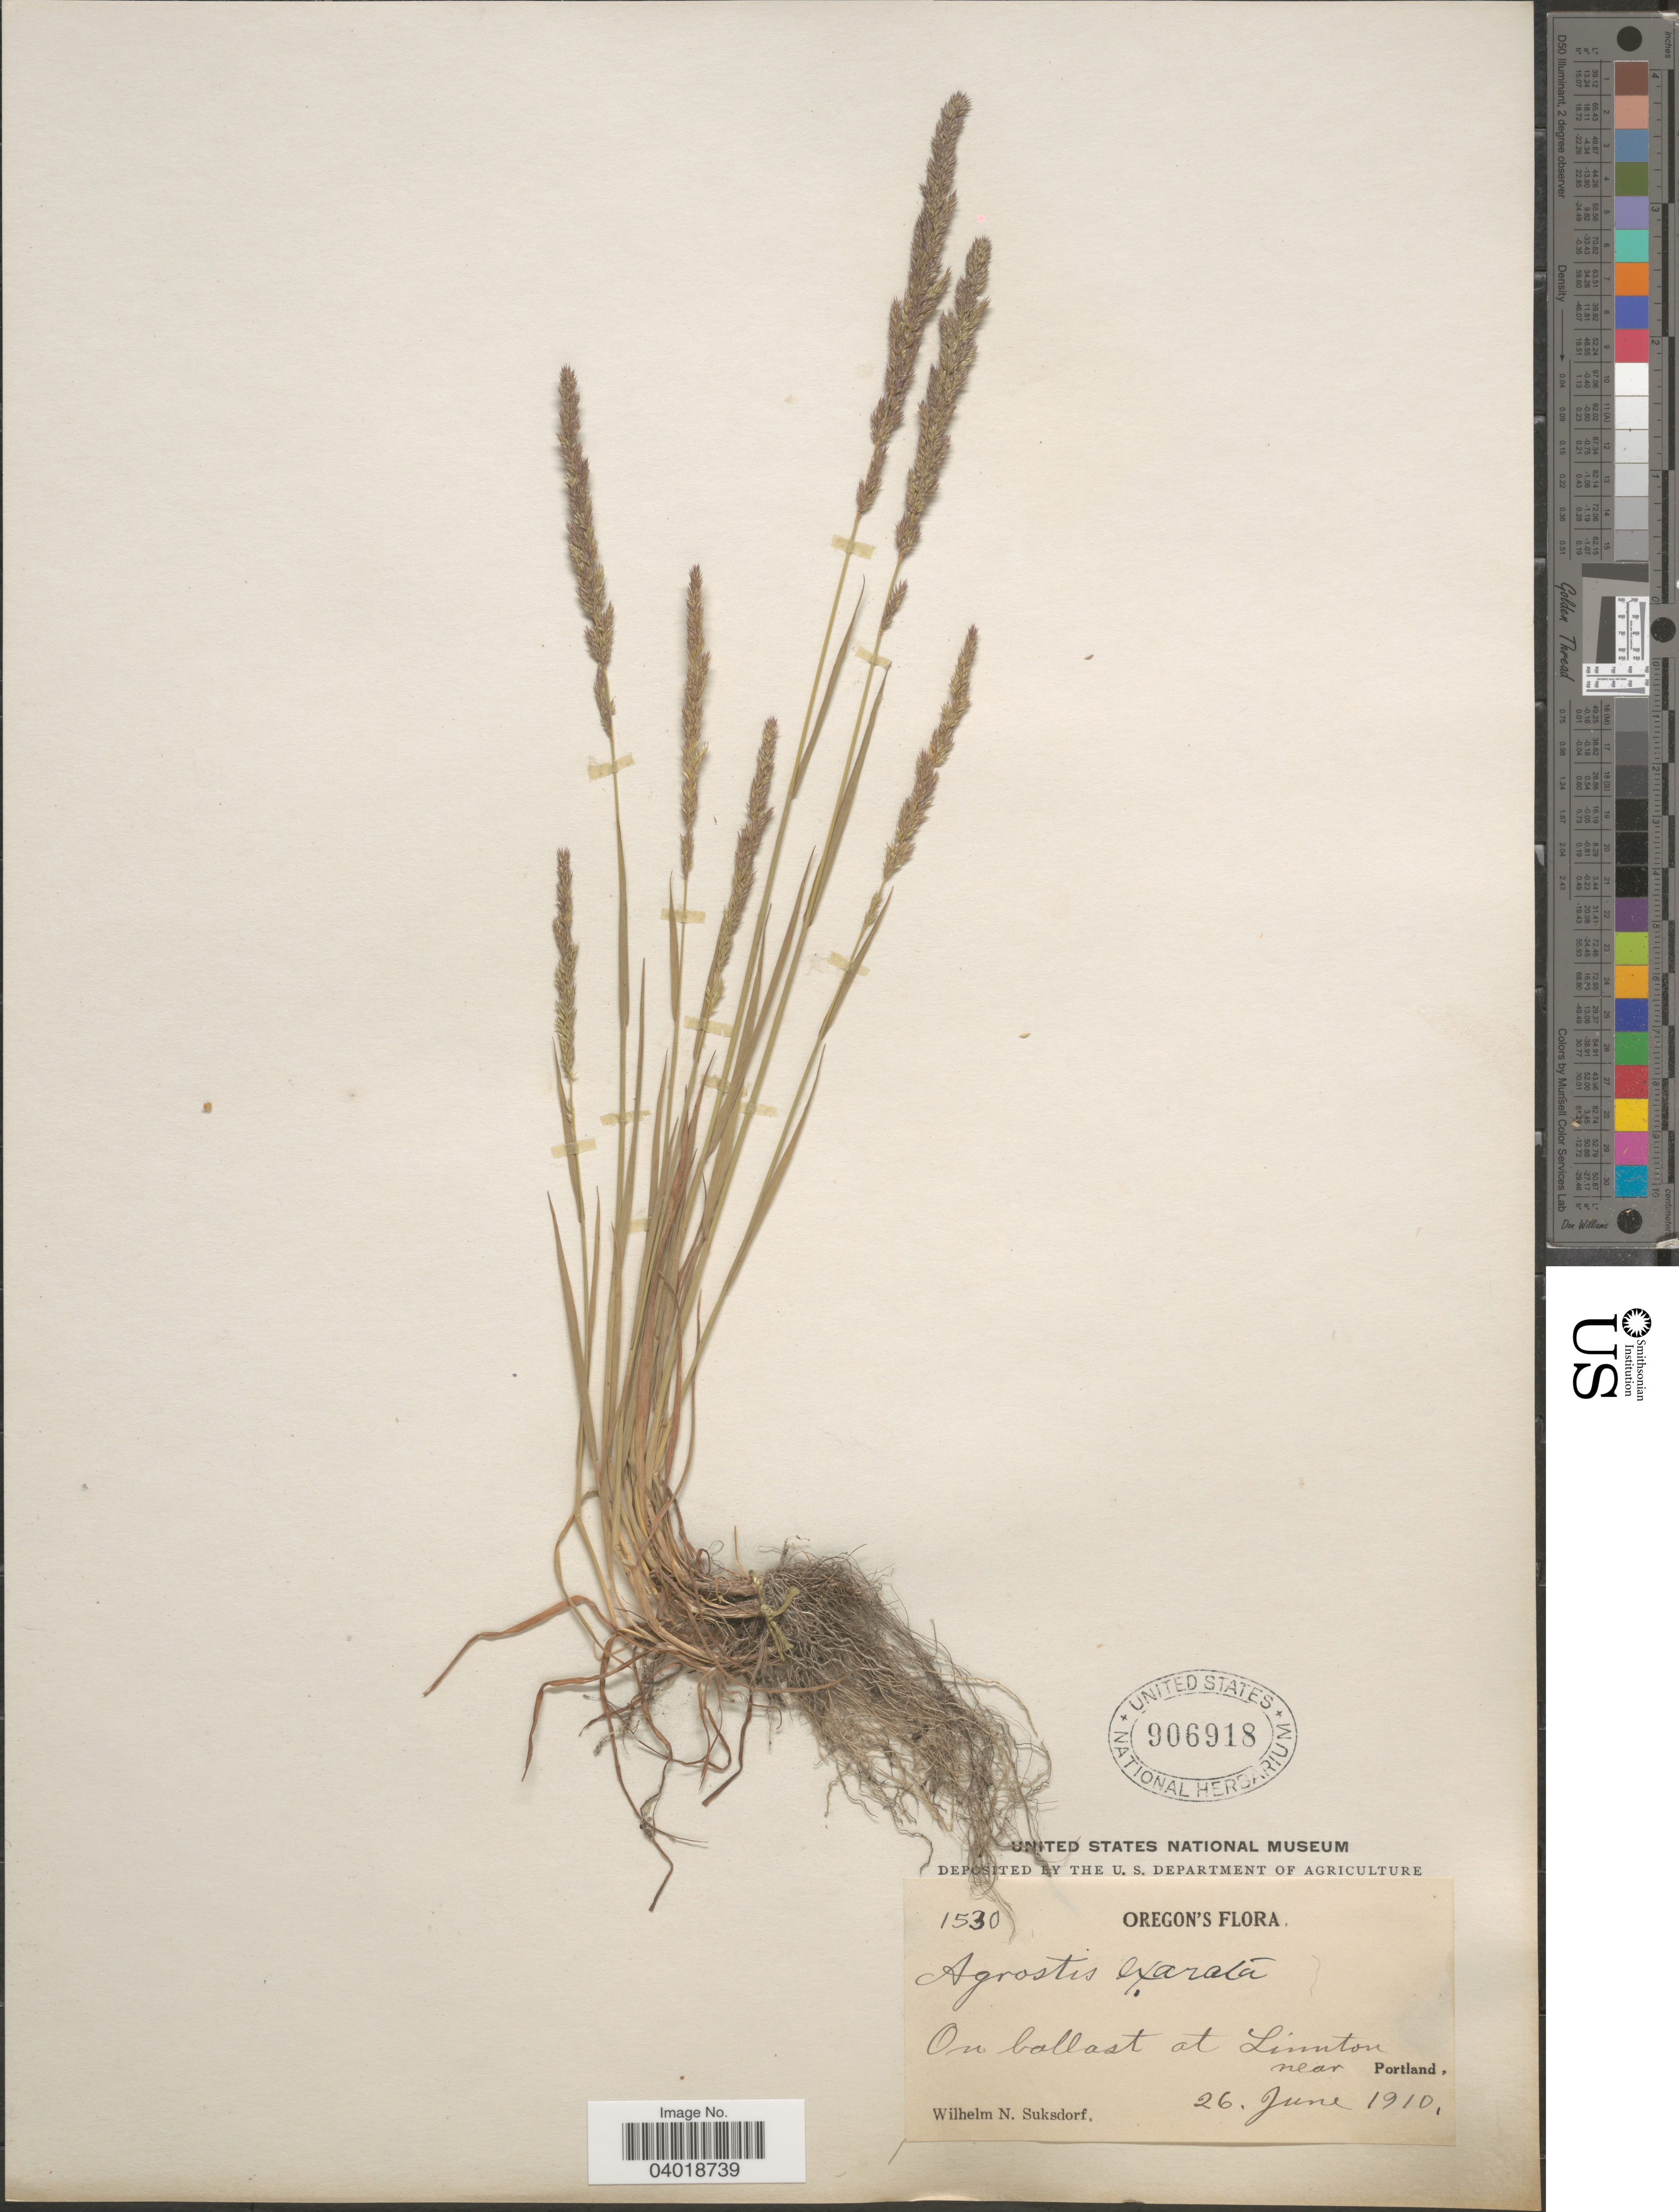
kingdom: Plantae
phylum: Tracheophyta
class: Liliopsida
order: Poales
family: Poaceae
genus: Agrostis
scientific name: Agrostis exarata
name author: Trin.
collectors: W. N. Suksdorf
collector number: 1530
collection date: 1910-06-26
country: United States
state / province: Oregon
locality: On ballast at Linnton near Portland.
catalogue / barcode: US 906918